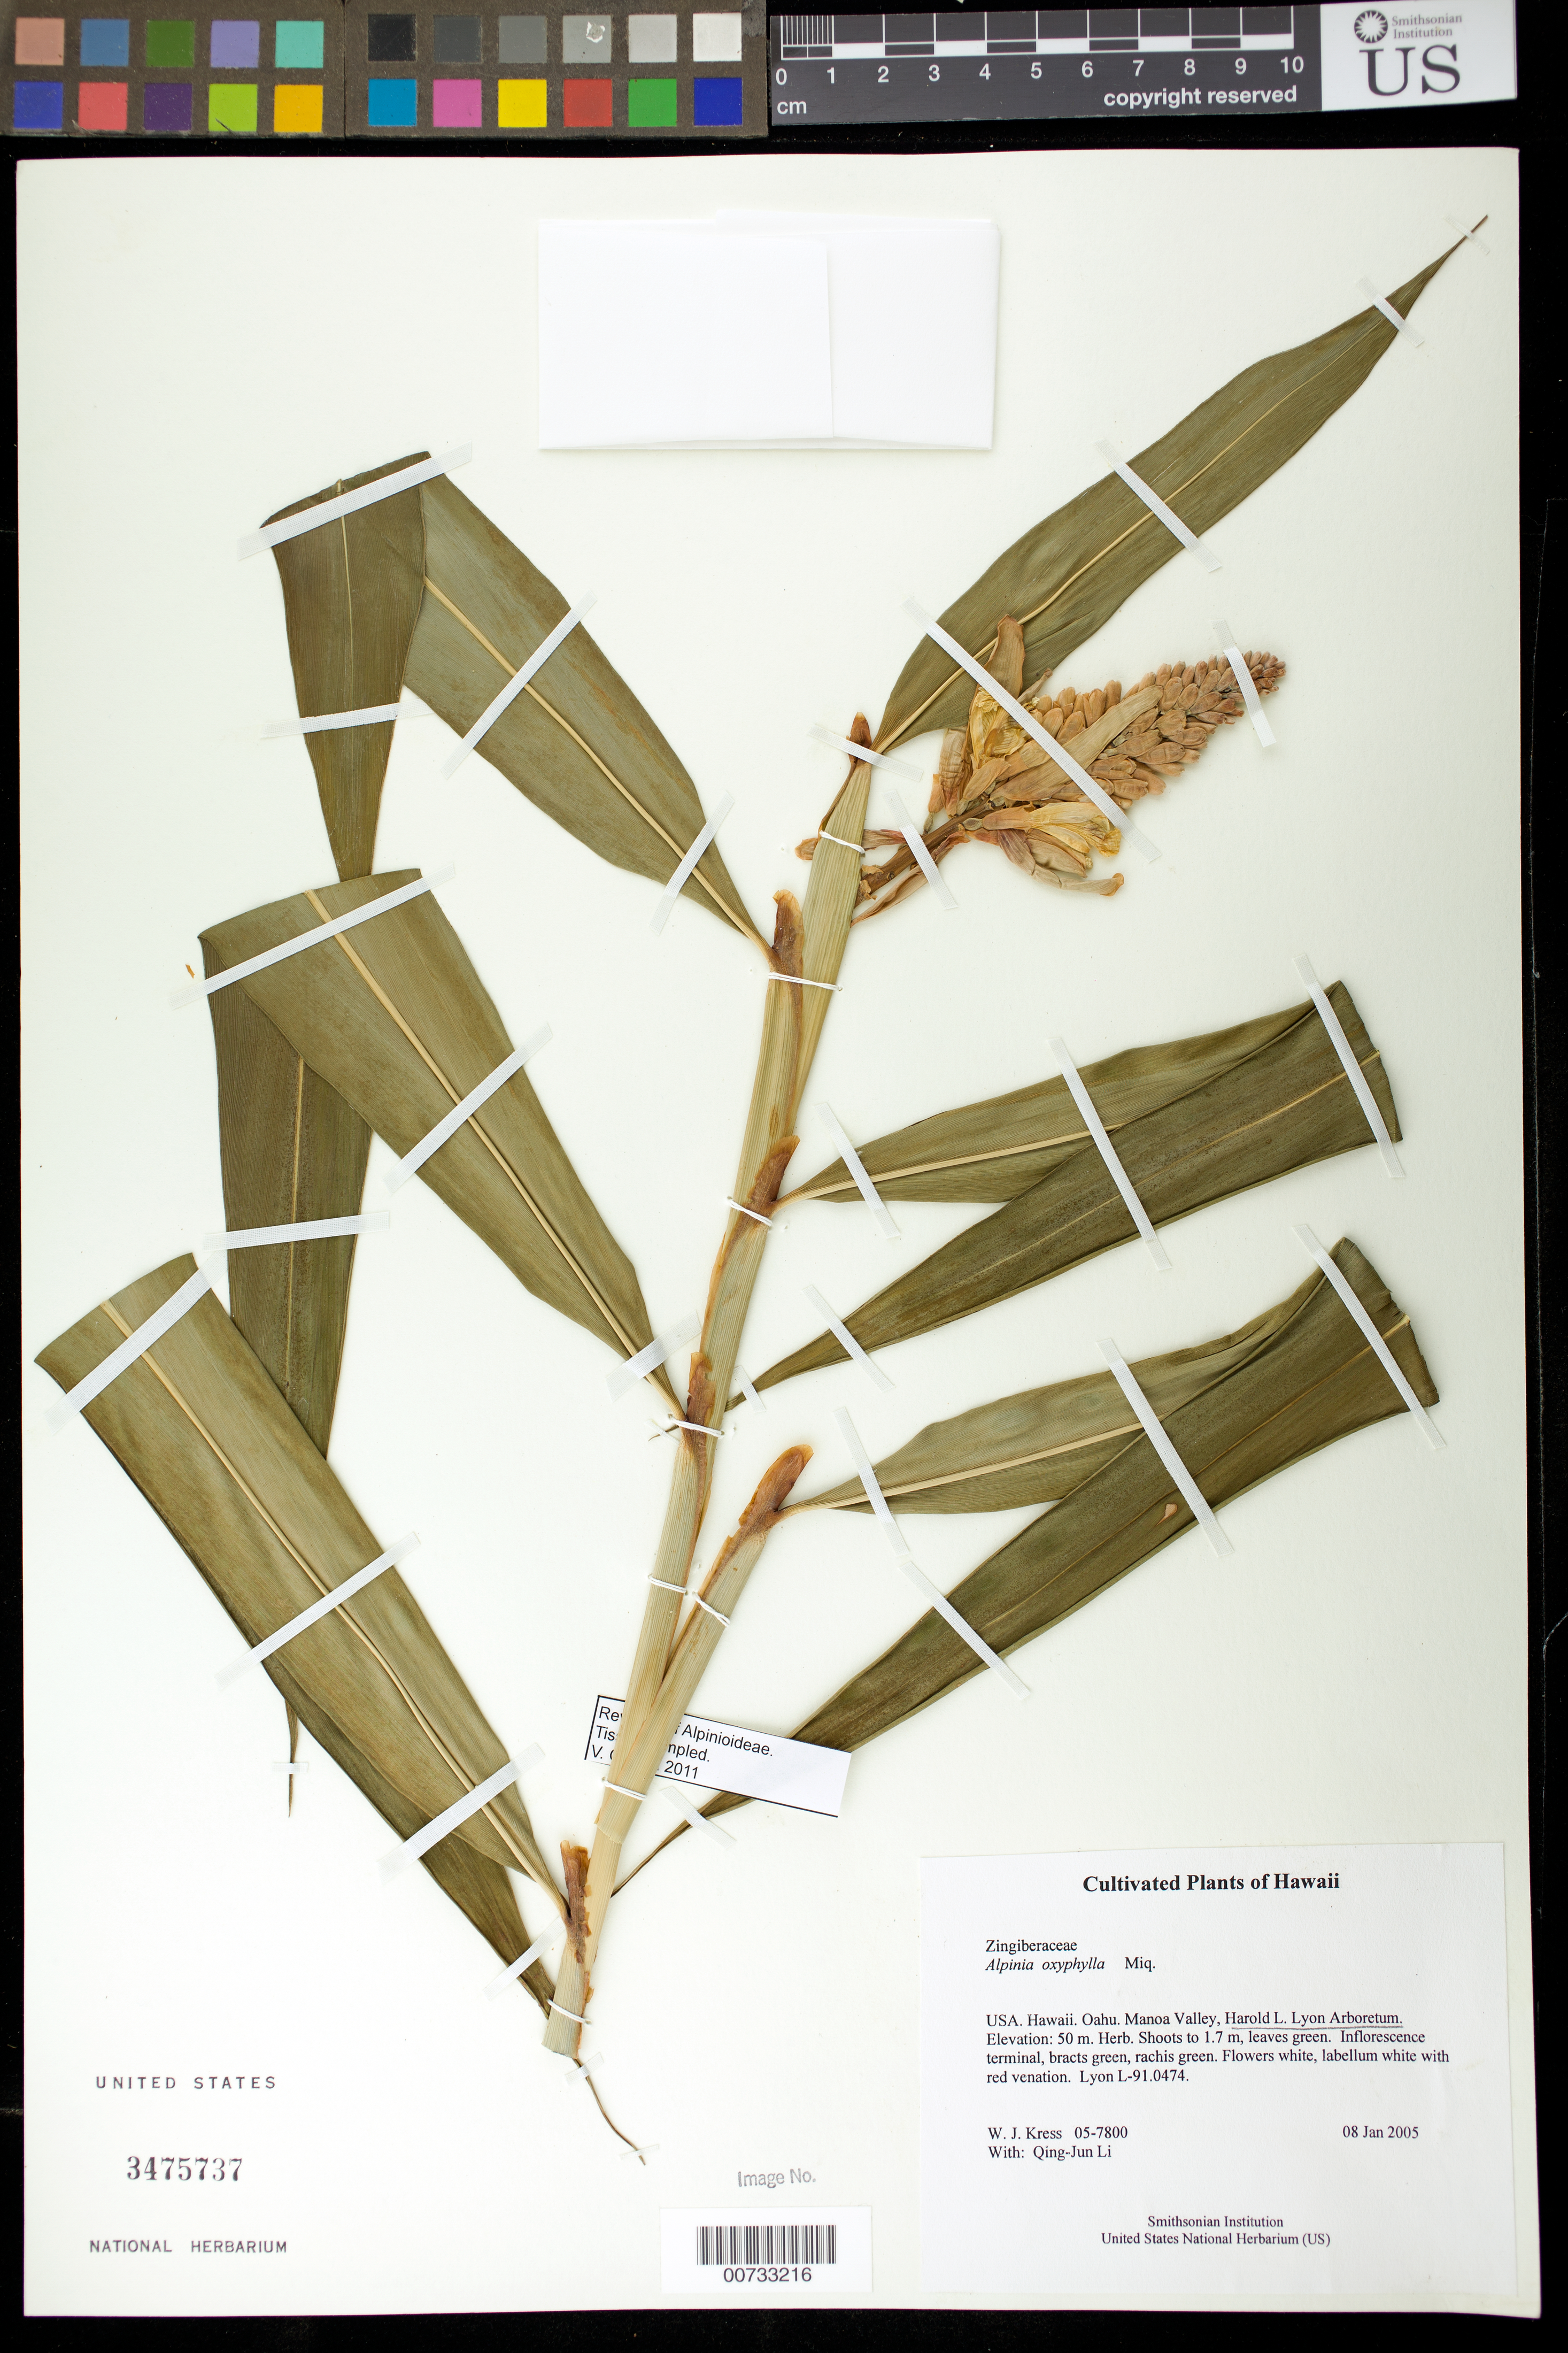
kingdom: Plantae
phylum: Tracheophyta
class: Liliopsida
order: Zingiberales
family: Zingiberaceae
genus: Alpinia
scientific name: Alpinia oxyphylla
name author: Miq.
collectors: W. J. Kress & Q. J. Li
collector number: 05-7800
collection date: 2005-01-08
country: United States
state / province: Hawaii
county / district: Honolulu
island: Oahu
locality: Manoa Valley, Harold L. Lyon Arboretum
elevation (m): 50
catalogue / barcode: US 3475737